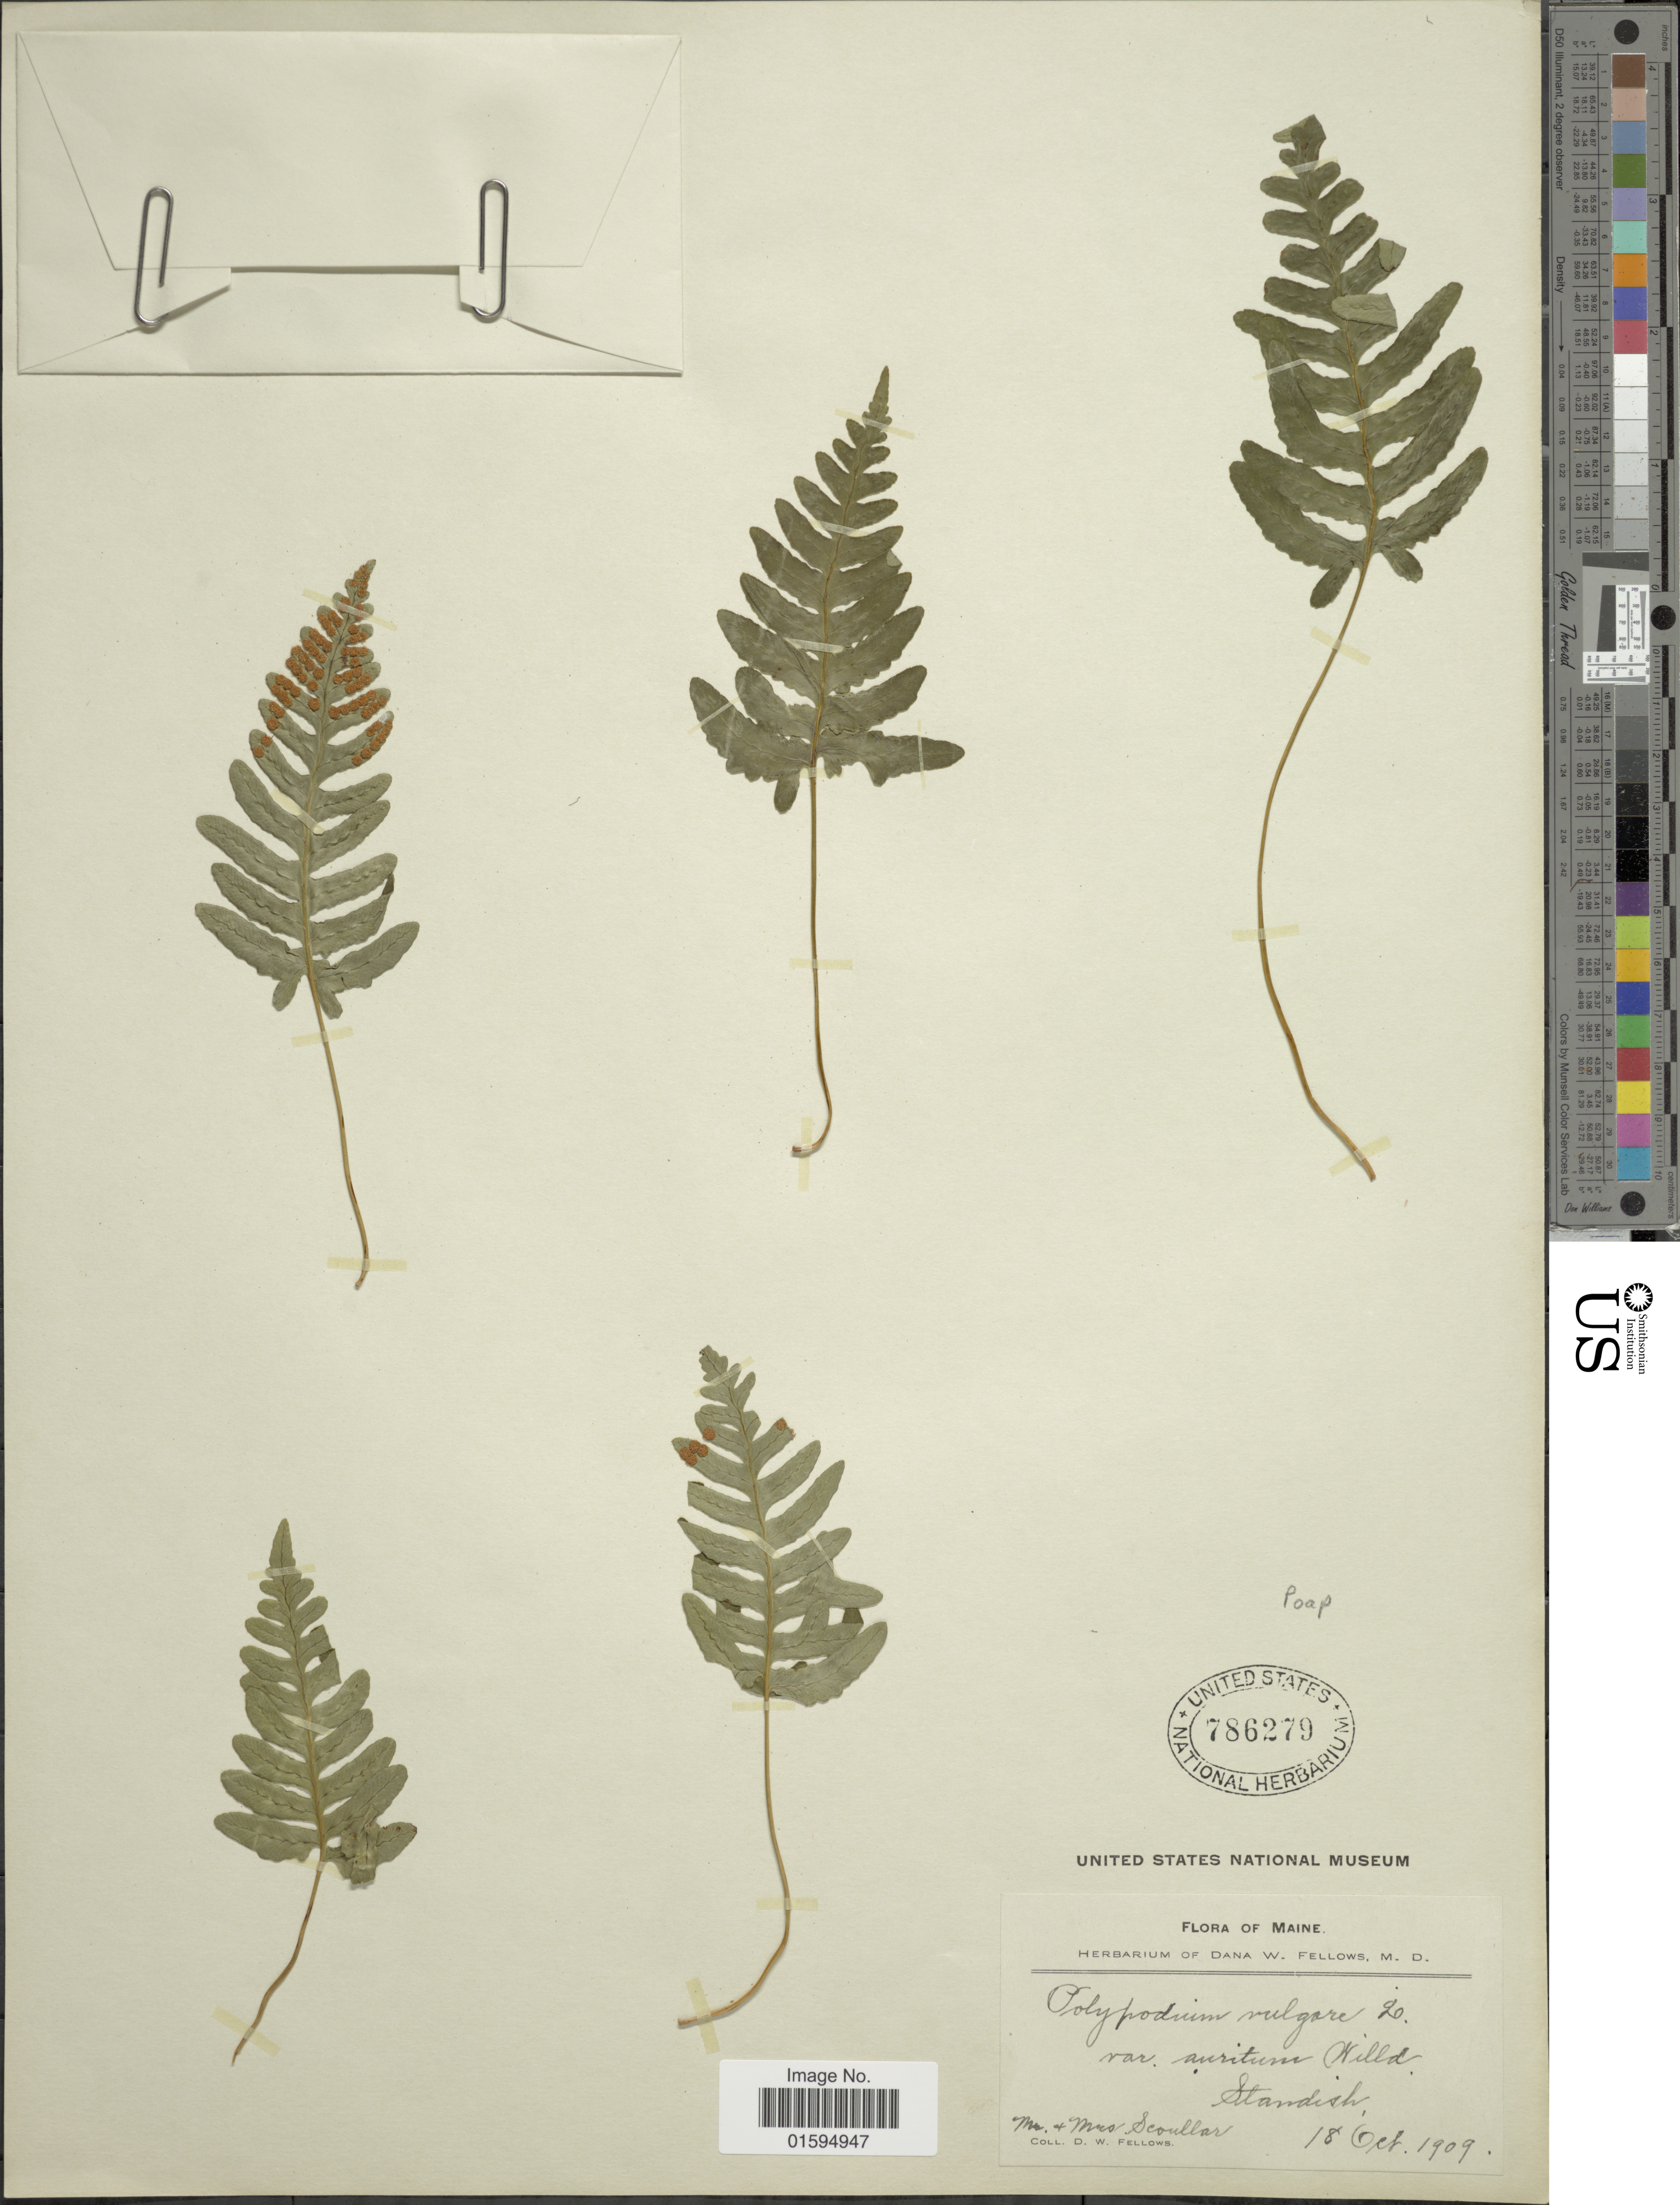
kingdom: Plantae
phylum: Tracheophyta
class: Polypodiopsida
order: Polypodiales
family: Polypodiaceae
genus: Polypodium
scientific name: Polypodium sp.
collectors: Scoullar, Scoullar & D. W. Fellows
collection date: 1909-10-18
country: United States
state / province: Maine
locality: Standish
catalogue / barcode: US 786279